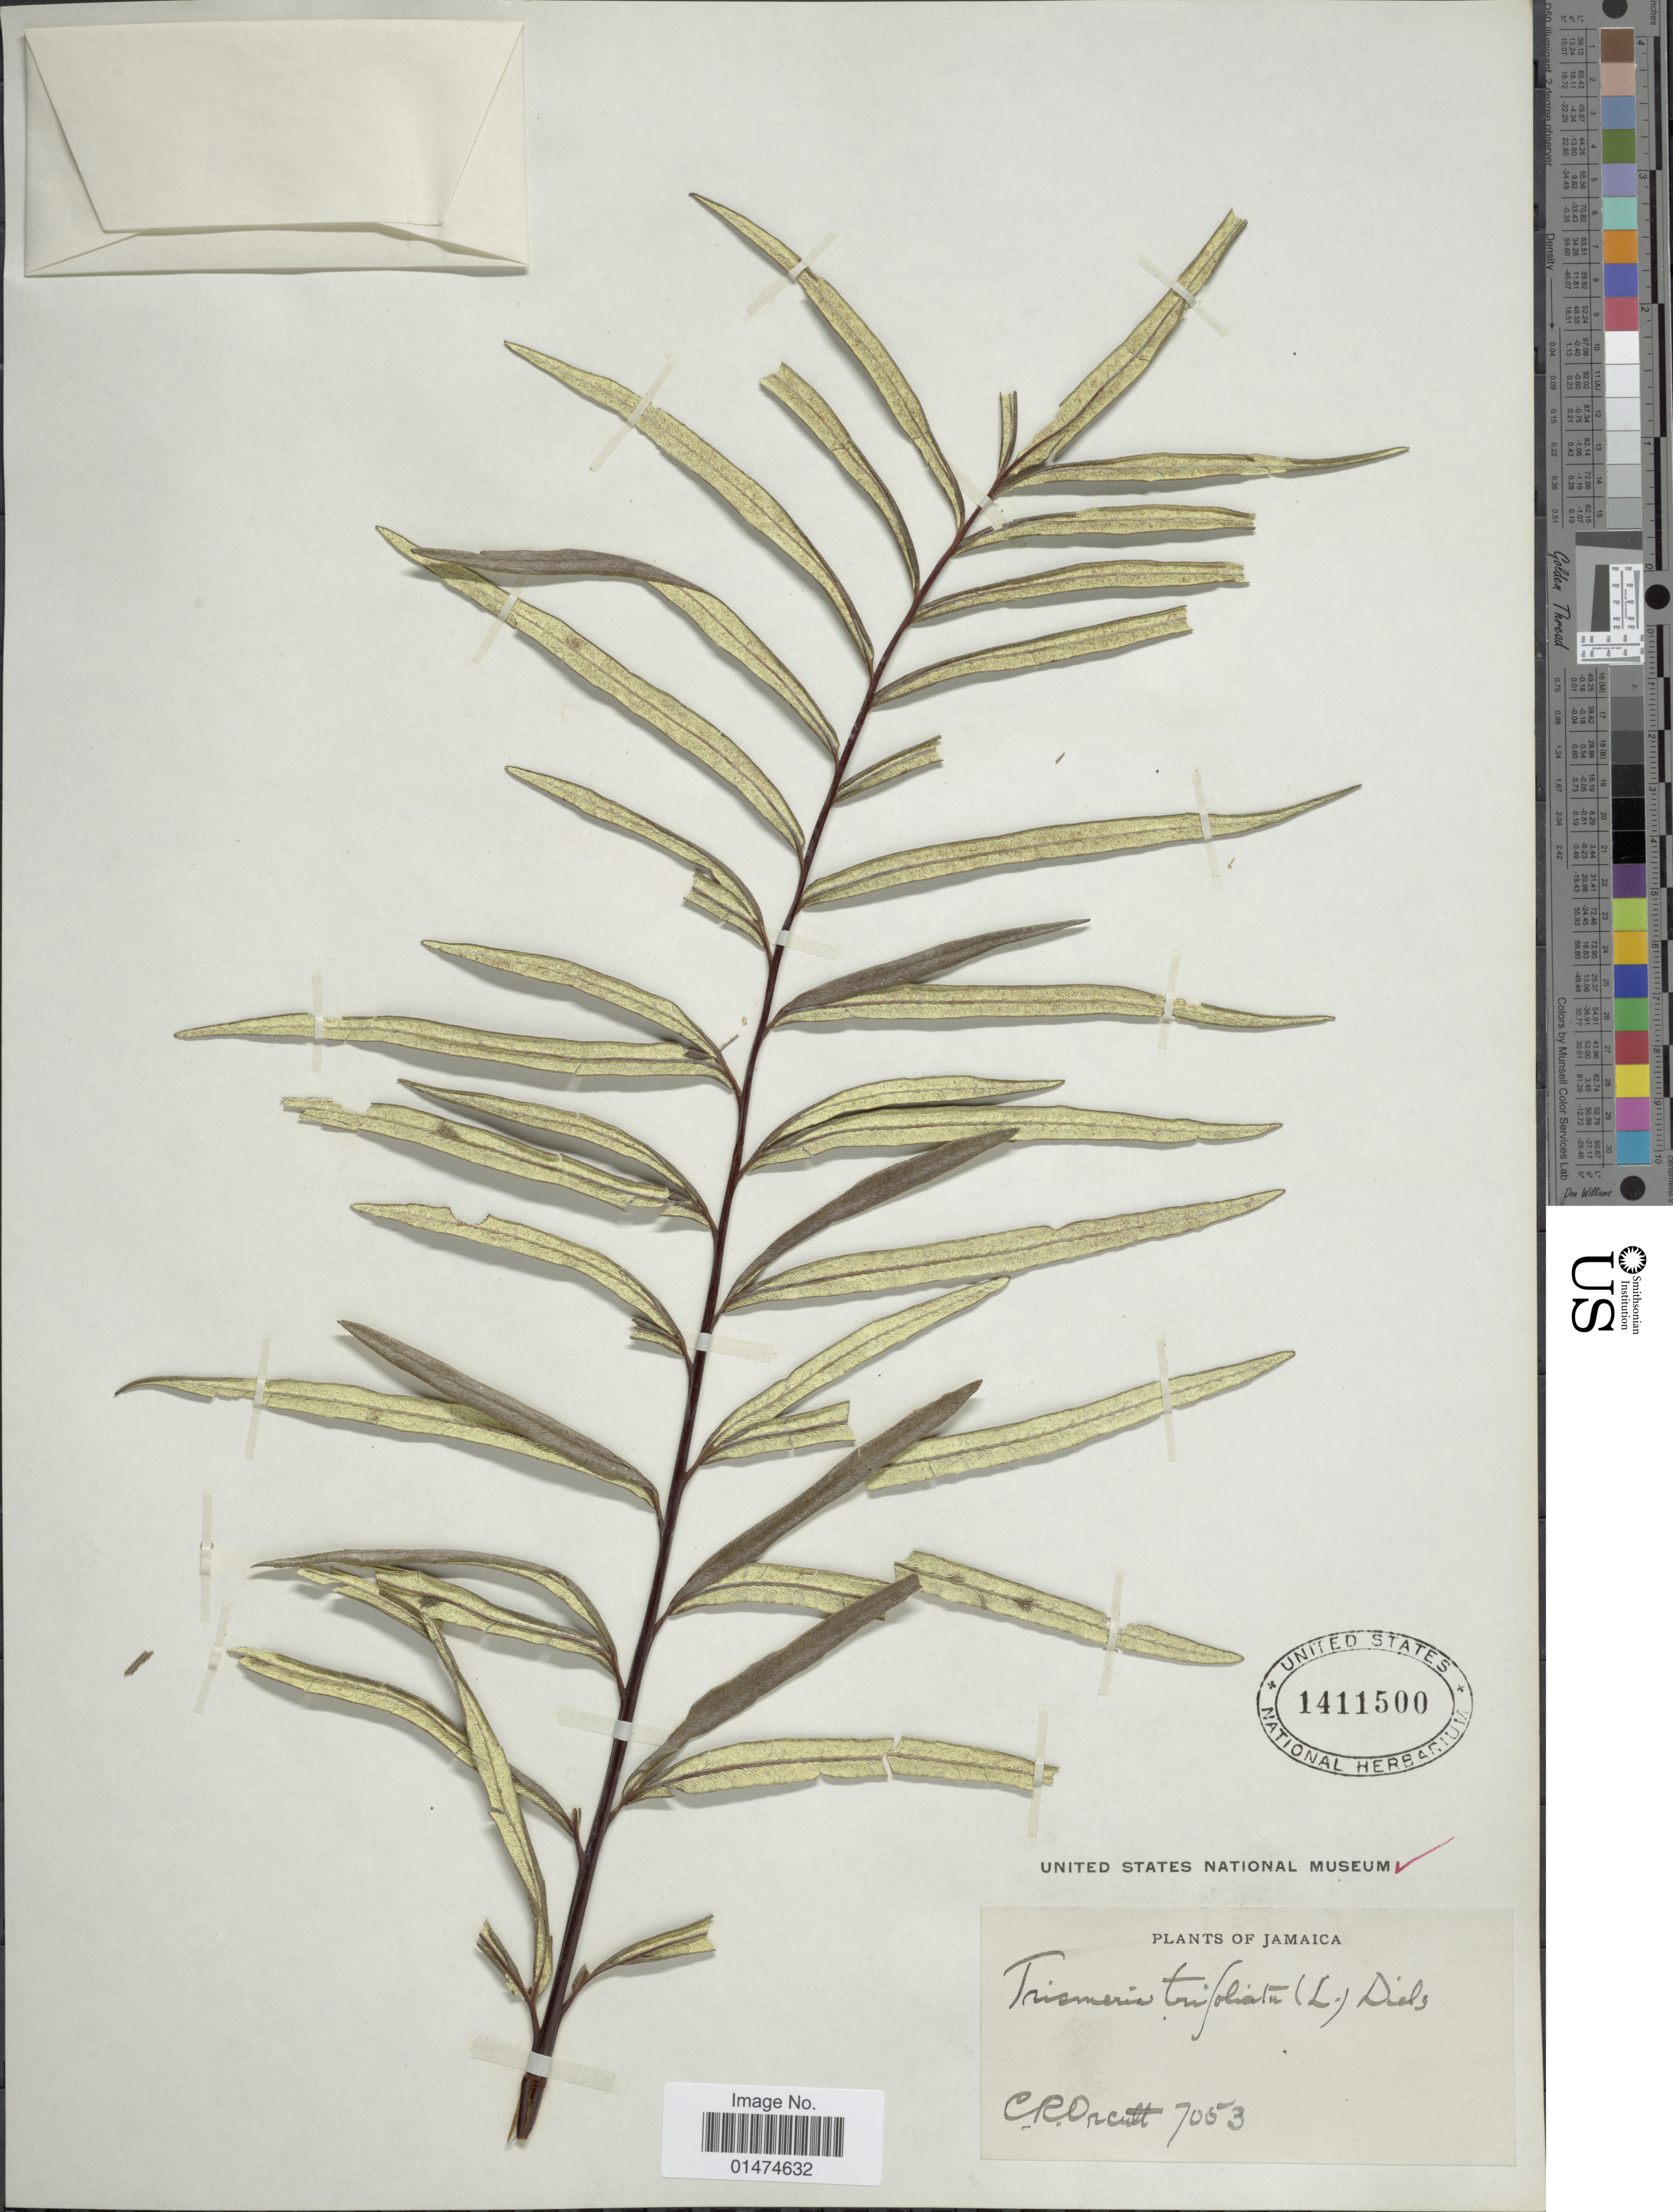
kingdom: Plantae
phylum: Tracheophyta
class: Polypodiopsida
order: Polypodiales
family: Pteridaceae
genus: Pityrogramma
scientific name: Pityrogramma trifoliata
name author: (L.) R.M. Tryon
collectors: C. R. Orcutt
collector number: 7053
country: Jamaica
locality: Jamaica.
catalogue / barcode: US 1411500